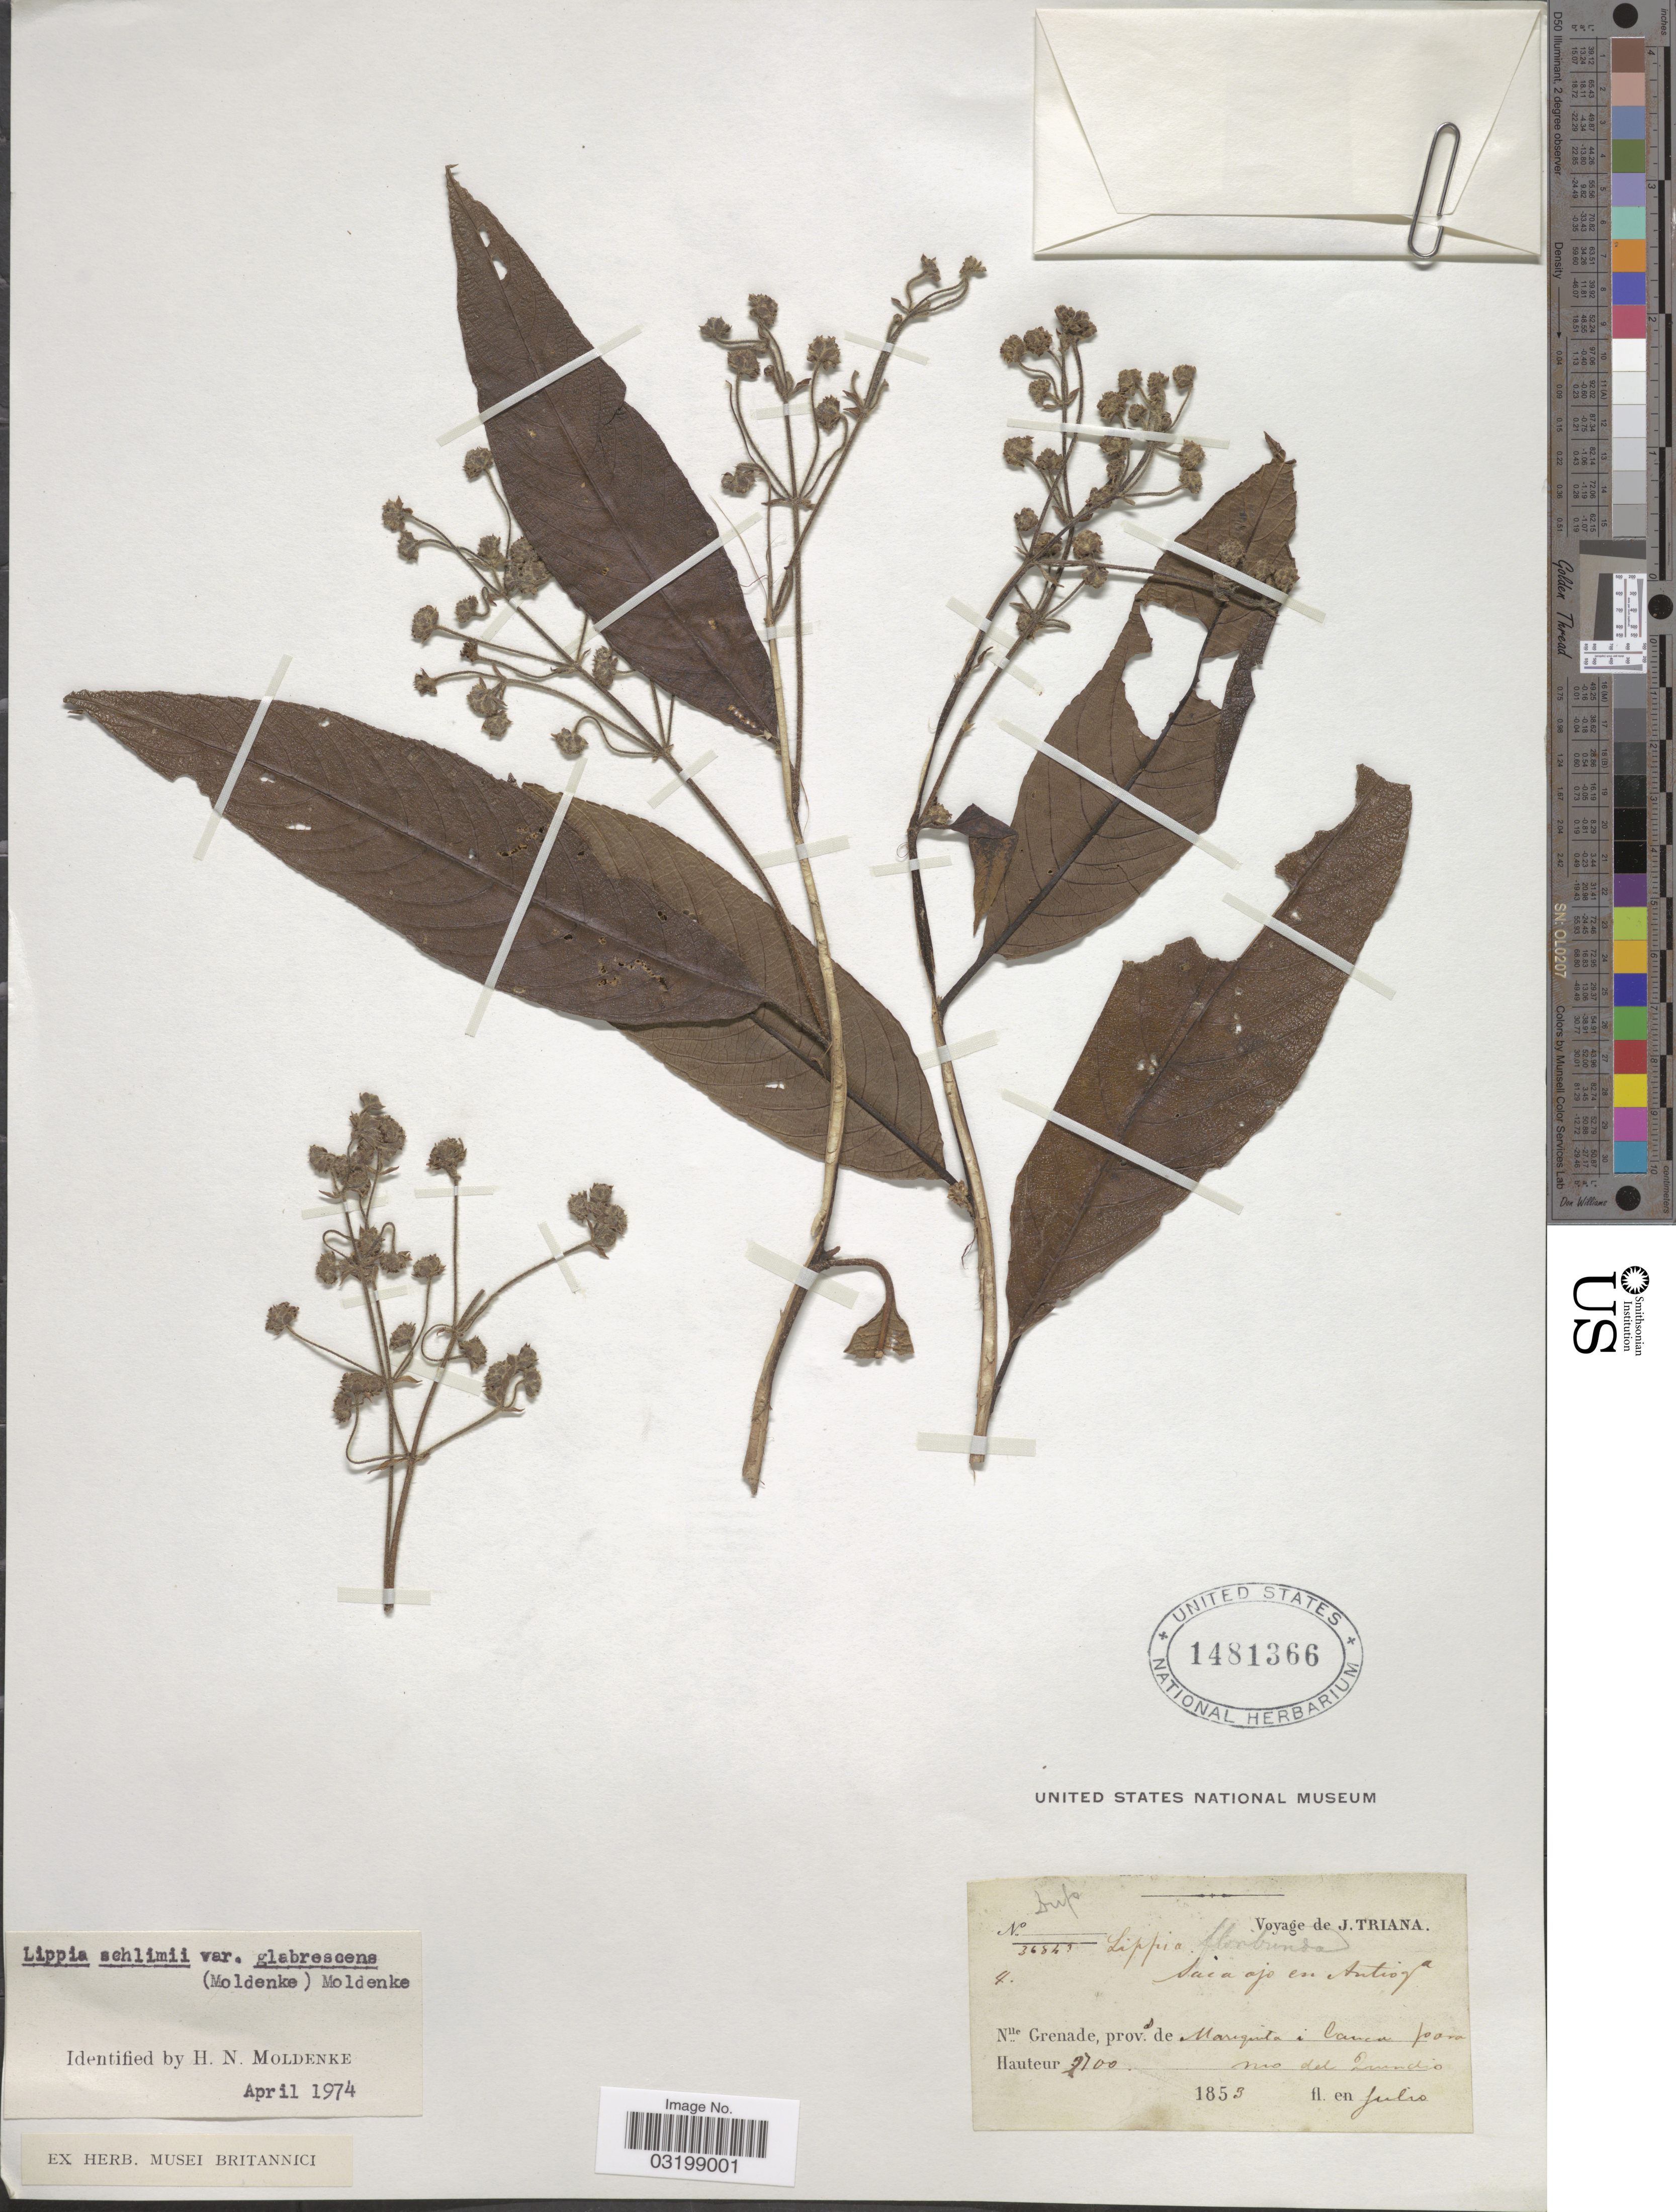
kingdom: Plantae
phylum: Tracheophyta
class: Magnoliopsida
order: Lamiales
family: Verbenaceae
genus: Lippia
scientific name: Lippia hirsuta var. glabrescens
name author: Moldenke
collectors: J. Triana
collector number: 4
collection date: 1853-07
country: Colombia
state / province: Cauca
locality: Nlle. Grenade, prov.e [interpreted] de Marequita i Cauca para nw [interpreted] del Quindio.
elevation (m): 2700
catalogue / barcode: US 1481366